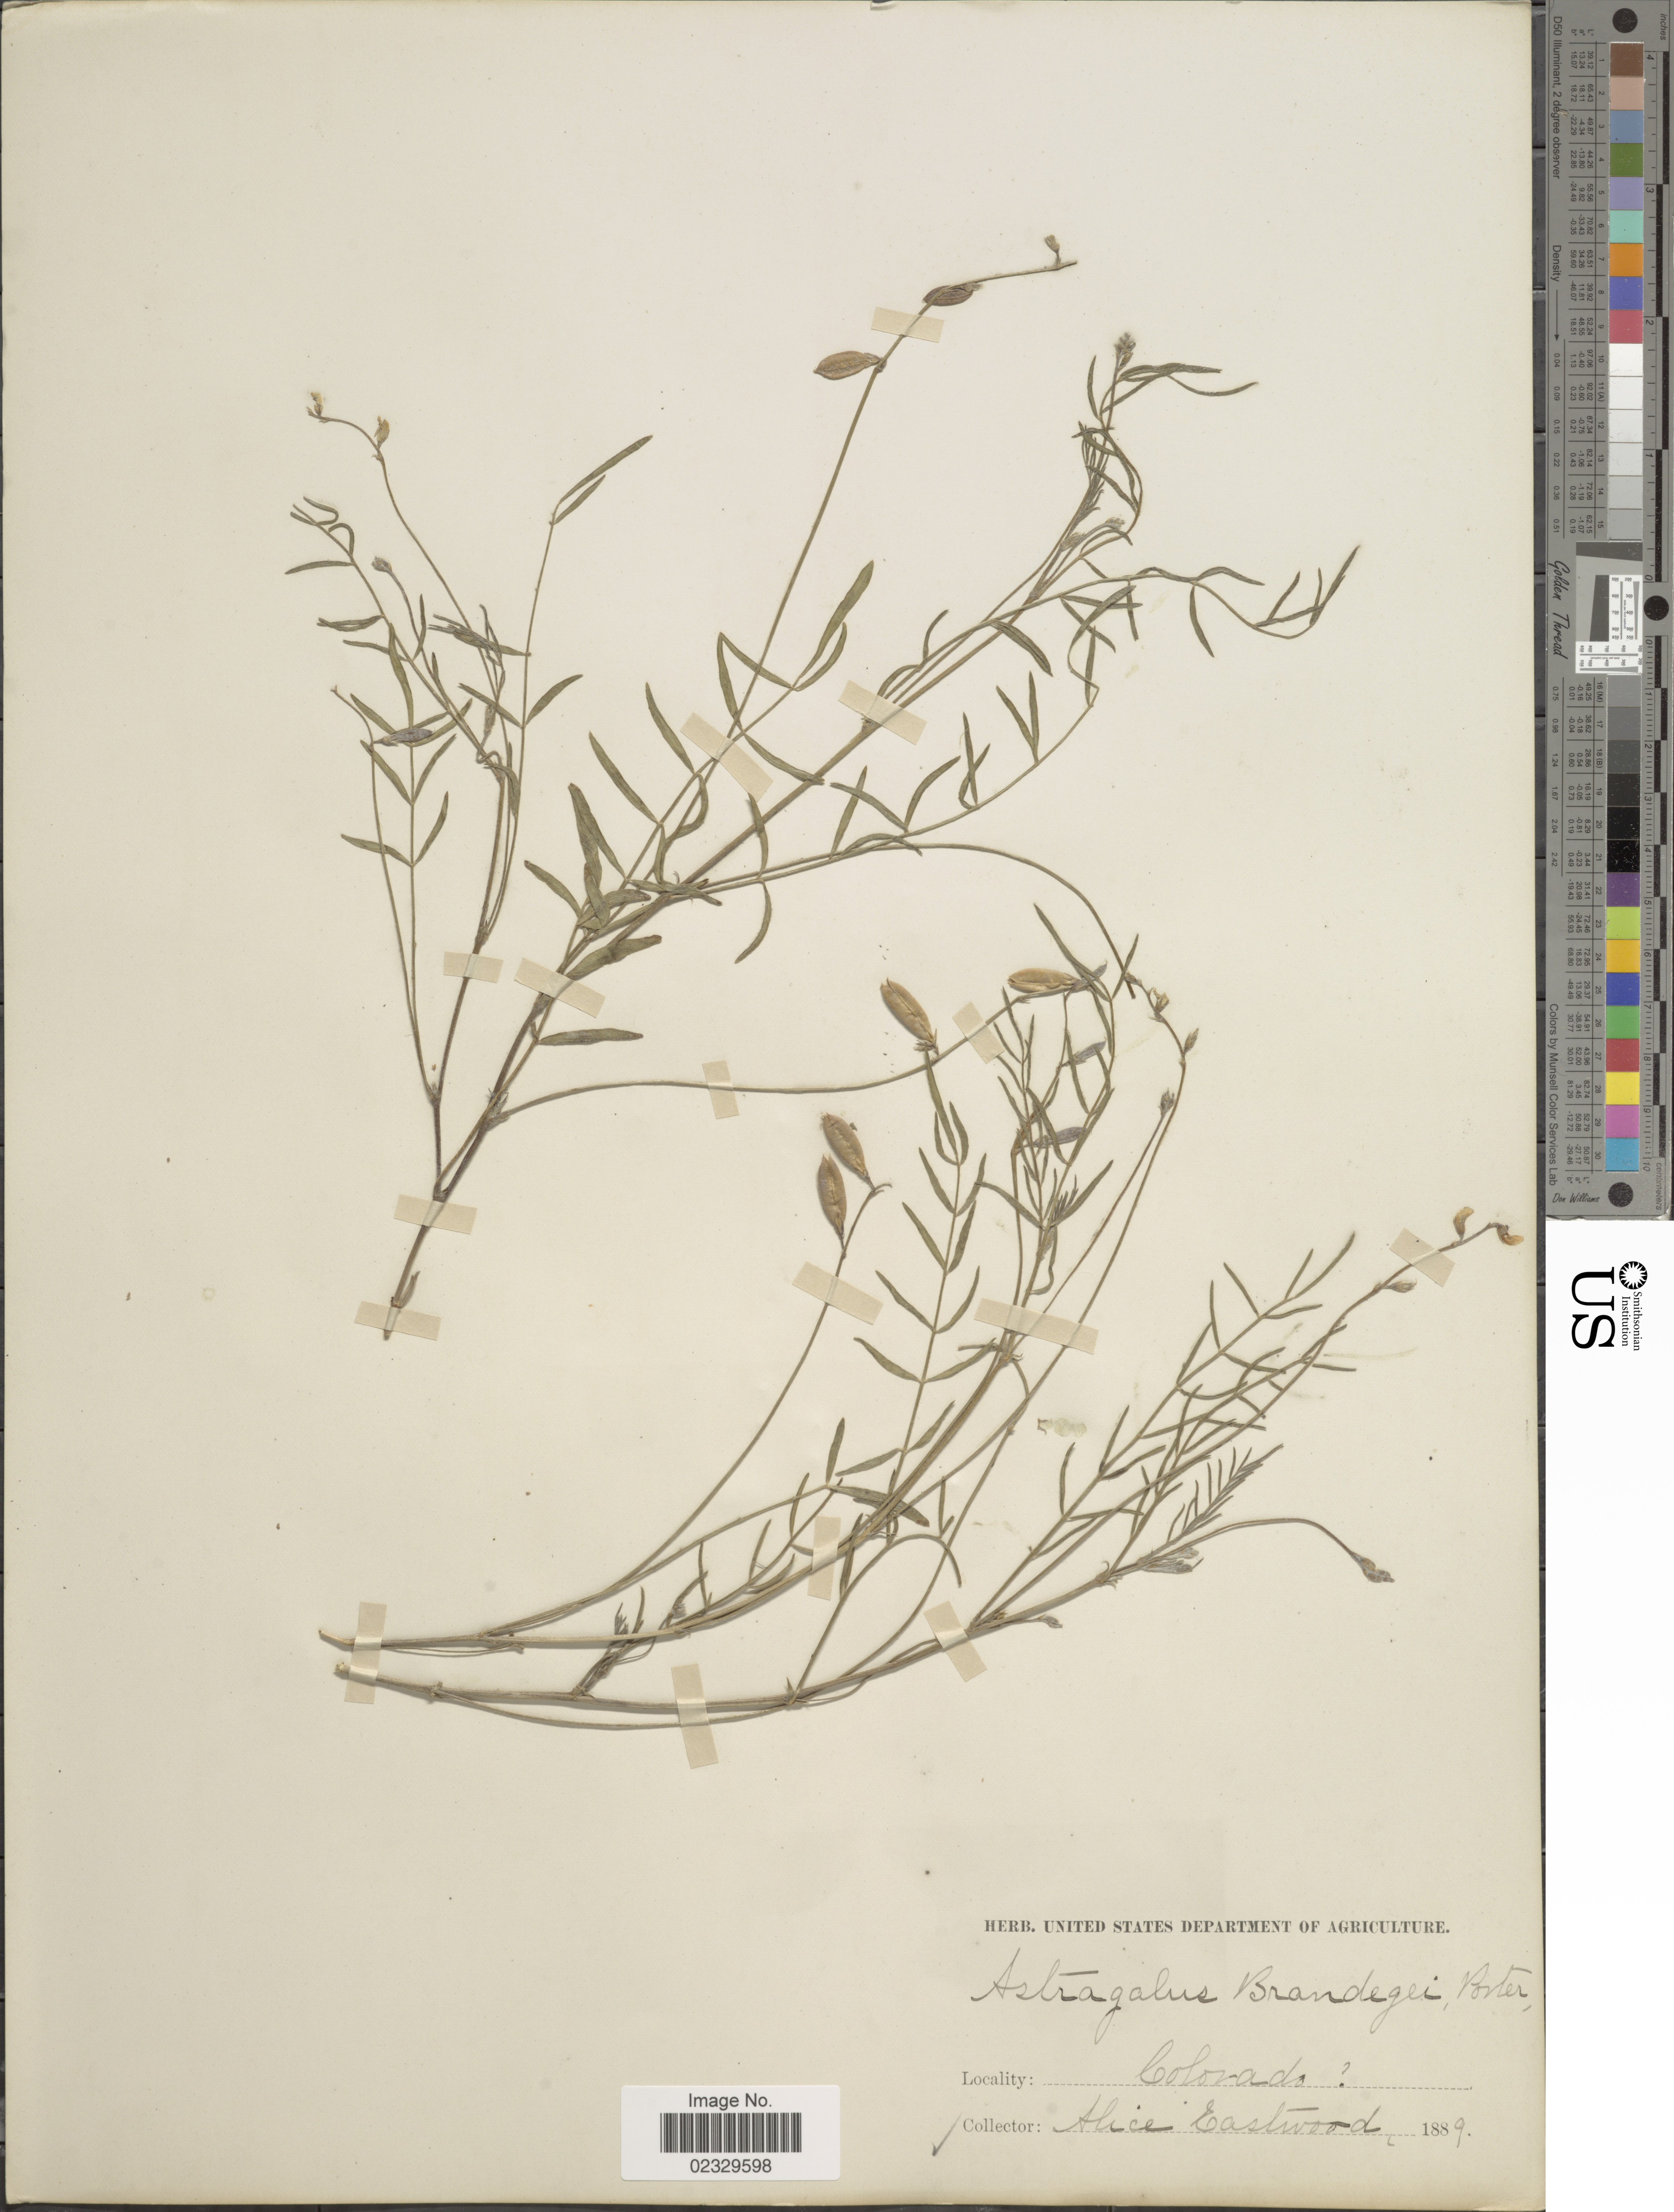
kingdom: Plantae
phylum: Tracheophyta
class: Magnoliopsida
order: Fabales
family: Fabaceae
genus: Astragalus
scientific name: Astragalus brandegei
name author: Porter ex A. Gray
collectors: A. Eastwood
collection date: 1889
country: United States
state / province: Colorado